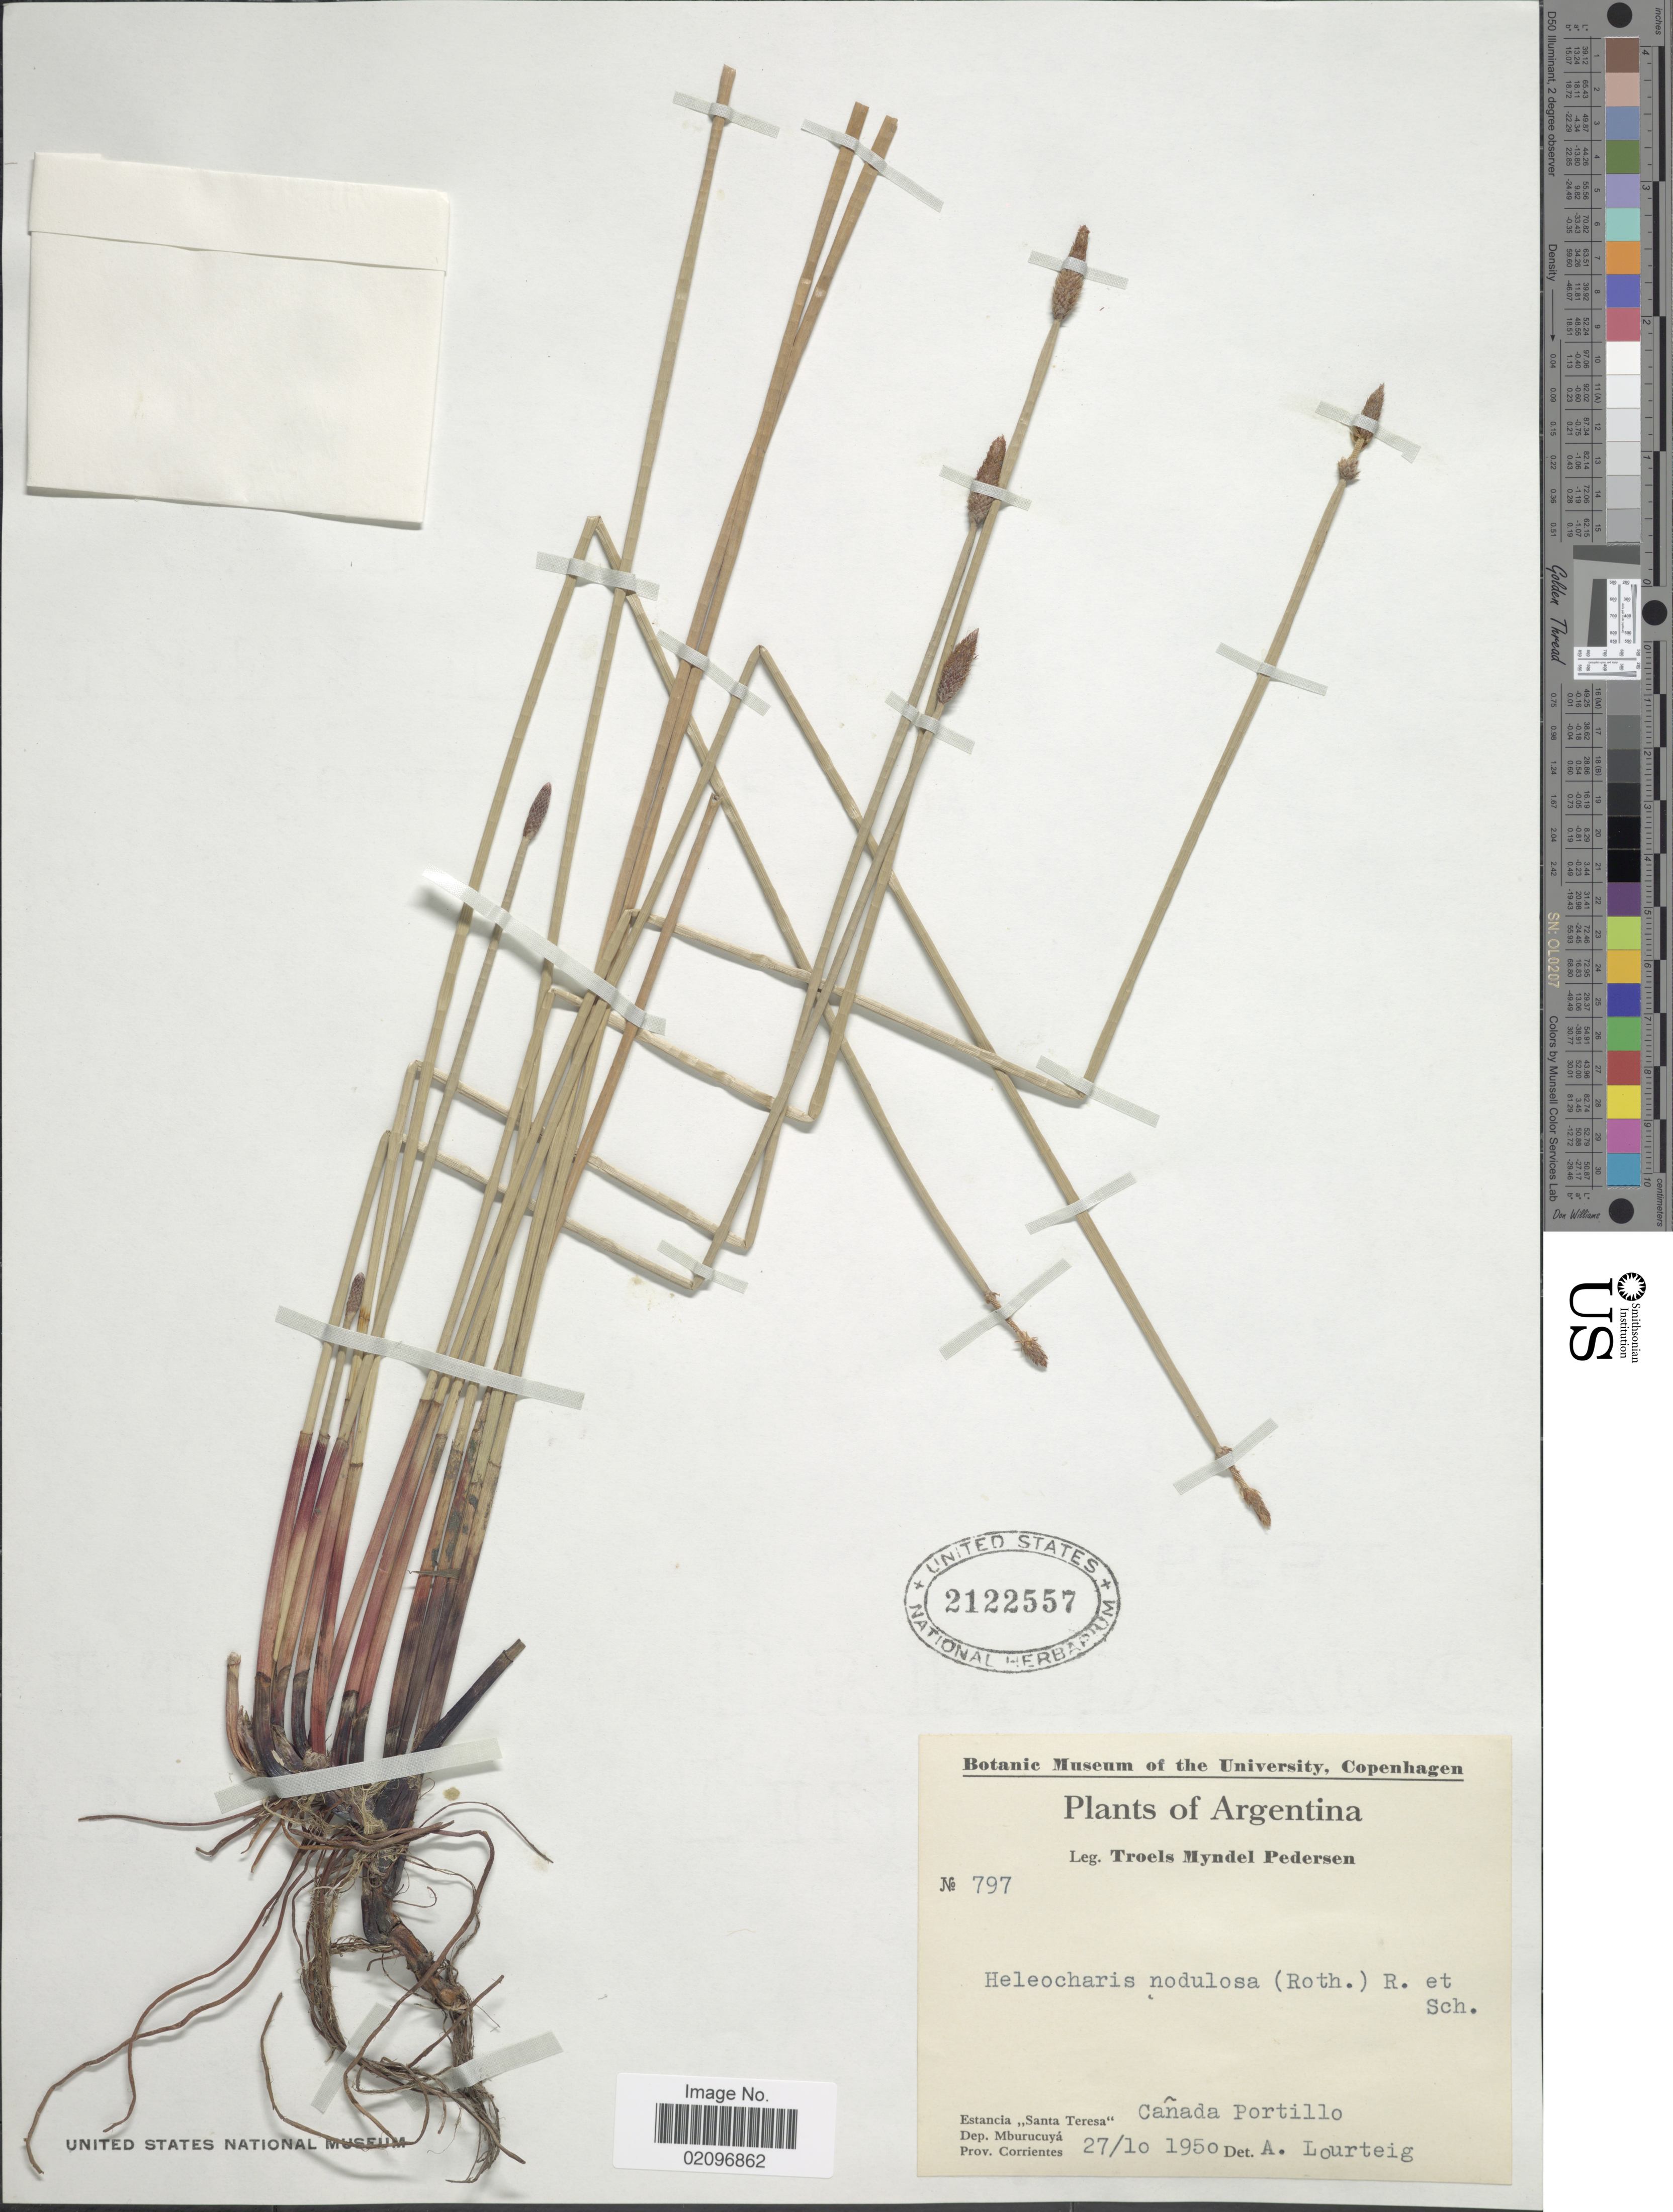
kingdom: Plantae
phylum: Tracheophyta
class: Liliopsida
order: Poales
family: Cyperaceae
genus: Eleocharis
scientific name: Eleocharis montana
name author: (Kunth) Roem. & Schult.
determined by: Strong, Mark T., (BOT), Smithsonian Institution - National Museum of Natural History (UNITED STATES)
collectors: T. Pederson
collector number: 797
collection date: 1950-10-27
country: Argentina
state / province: Corrientes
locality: Estancia Santa Teresa Dep. Mburucuya, Canada Portillo.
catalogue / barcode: US 2122557